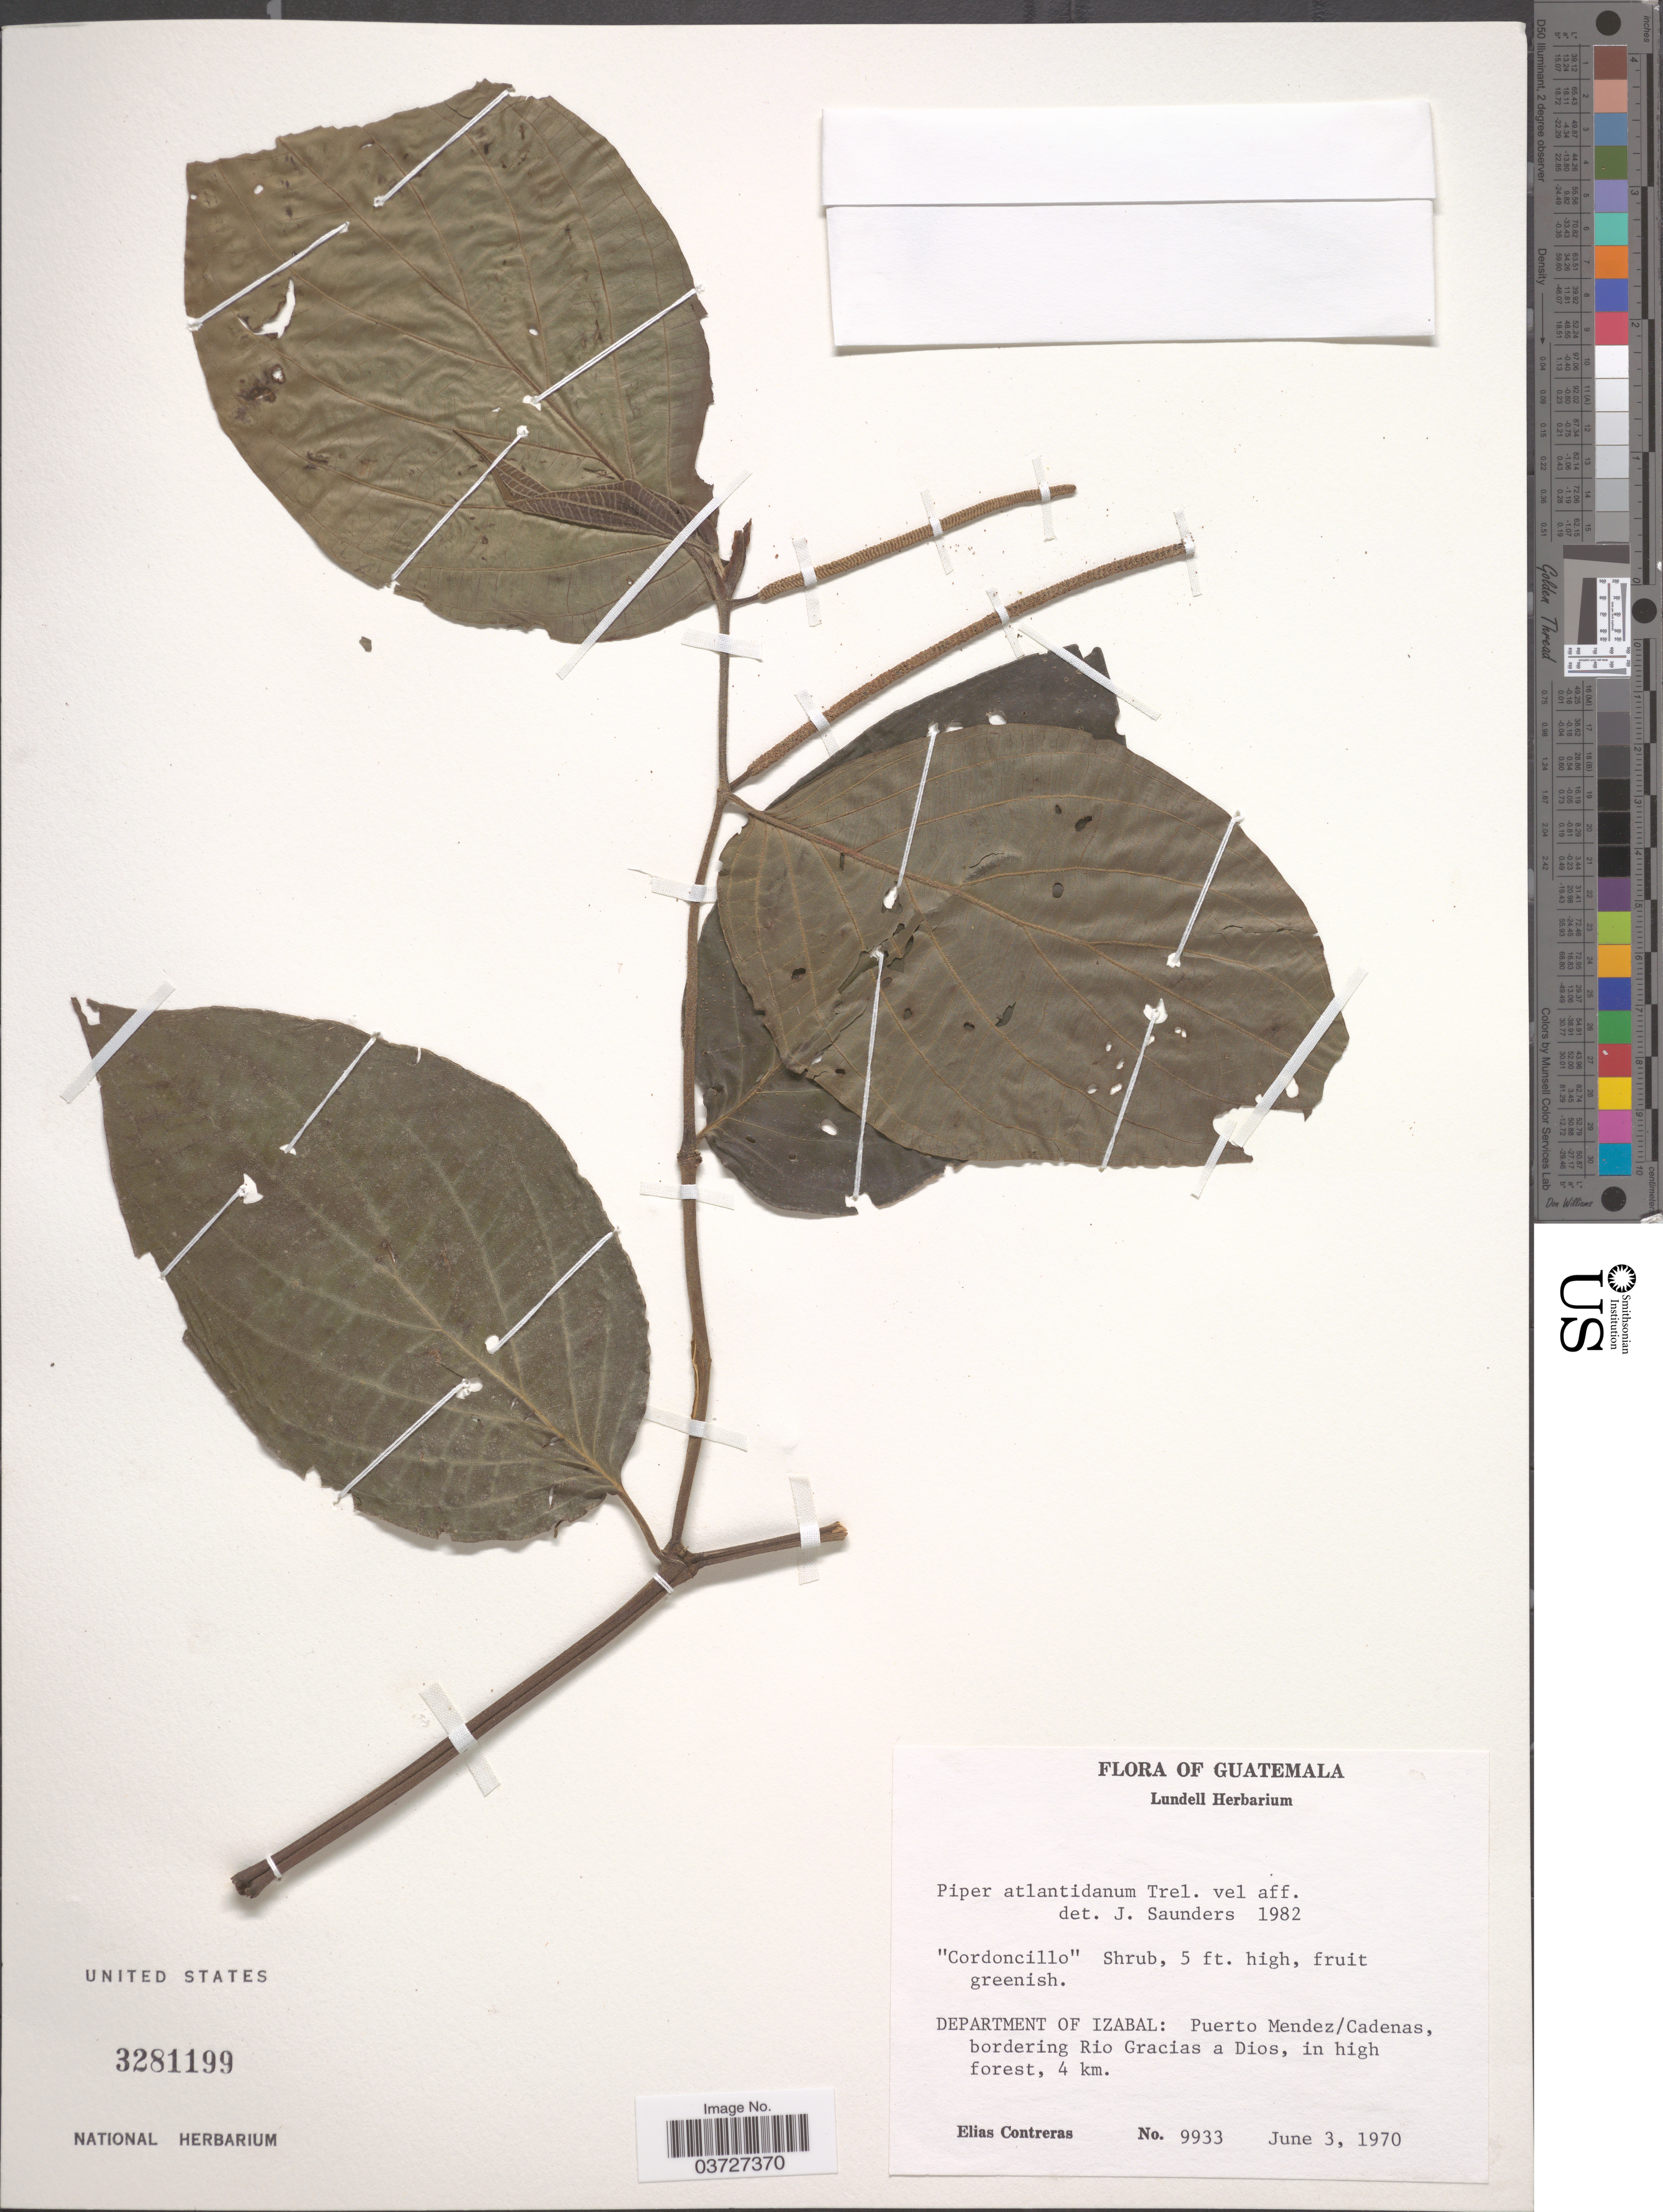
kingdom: Plantae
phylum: Tracheophyta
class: Magnoliopsida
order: Piperales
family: Piperaceae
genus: Piper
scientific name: Piper atlantidanum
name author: Trel.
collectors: E. Contreras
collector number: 9933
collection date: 1970-06-03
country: Guatemala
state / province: Izabal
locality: Department of Izabal: Puerto Mendez/ Cadenas, bordering Rio Gracias a Dios, in high forest, 4 km.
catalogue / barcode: US 3281199